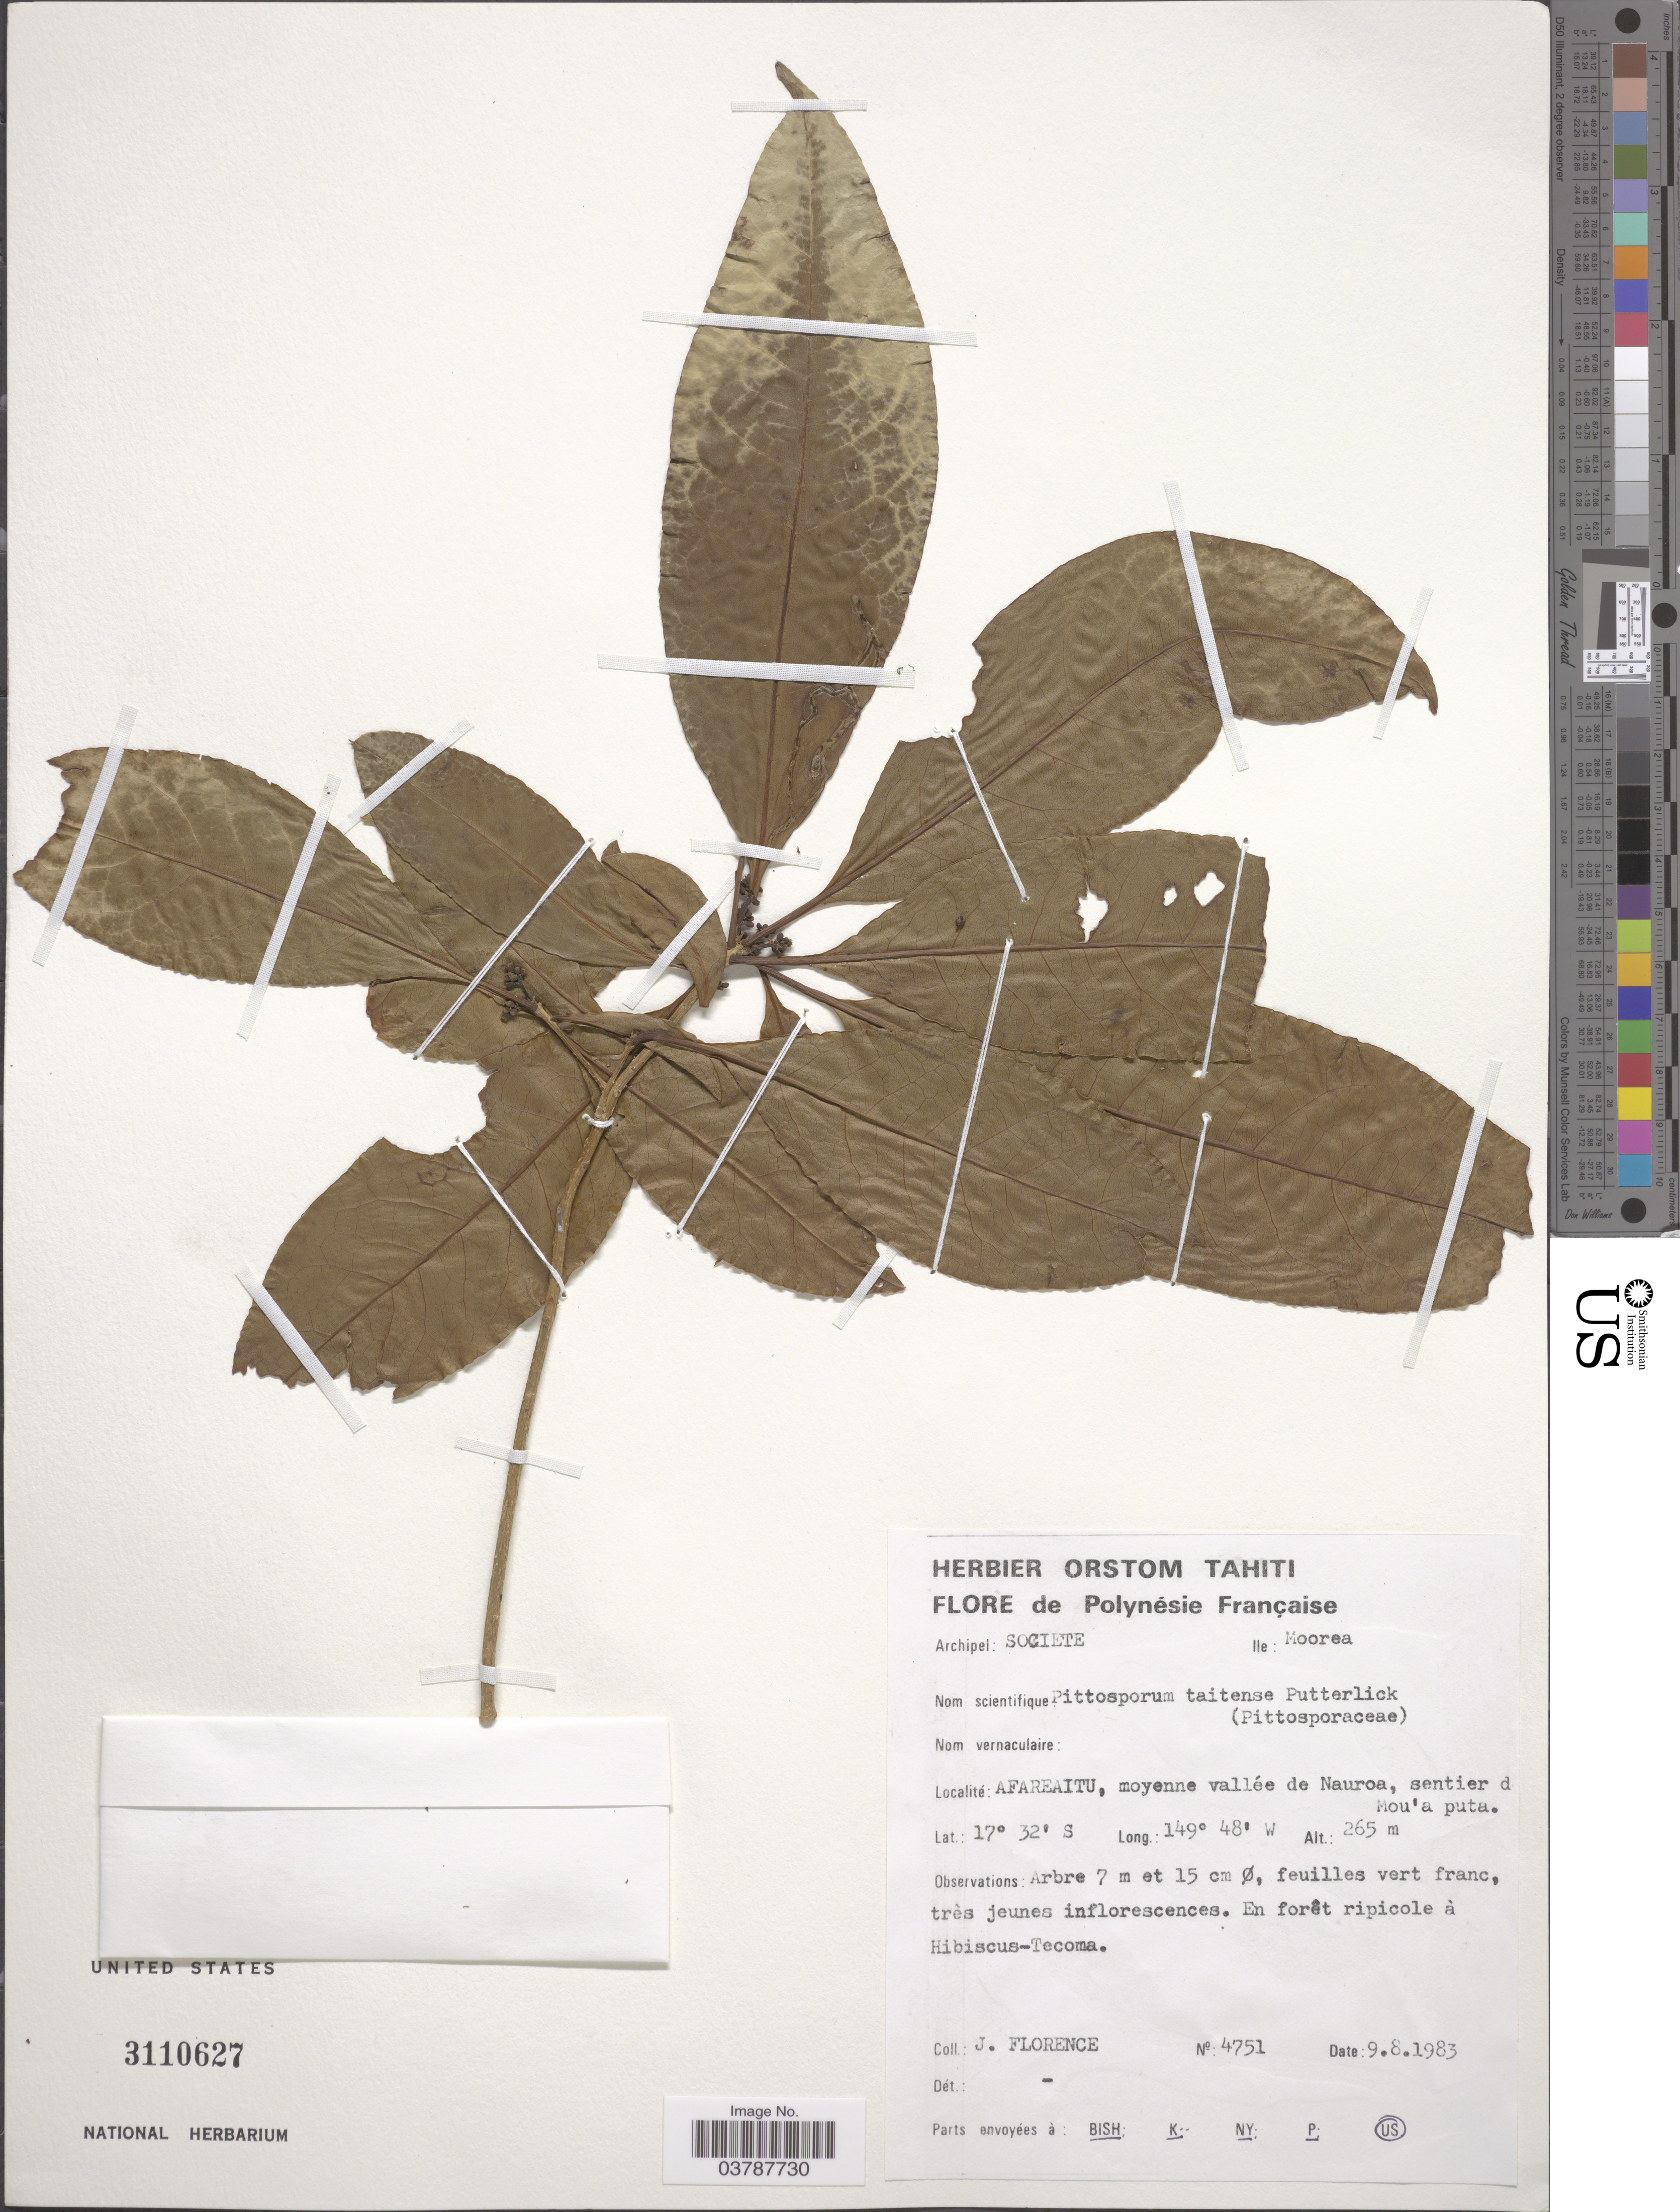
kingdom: Plantae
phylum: Tracheophyta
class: Magnoliopsida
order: Apiales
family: Pittosporaceae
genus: Pittosporum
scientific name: Pittosporum taitense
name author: Putt.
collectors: J. Florence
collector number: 4751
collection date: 1983-08-09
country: French Polynesia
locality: Archipel: Societe. Ile: Moorea. Afareaitu, moyenne vallée de Nauroa, sentier d Mou'a puta.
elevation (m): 265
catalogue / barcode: US 3110627